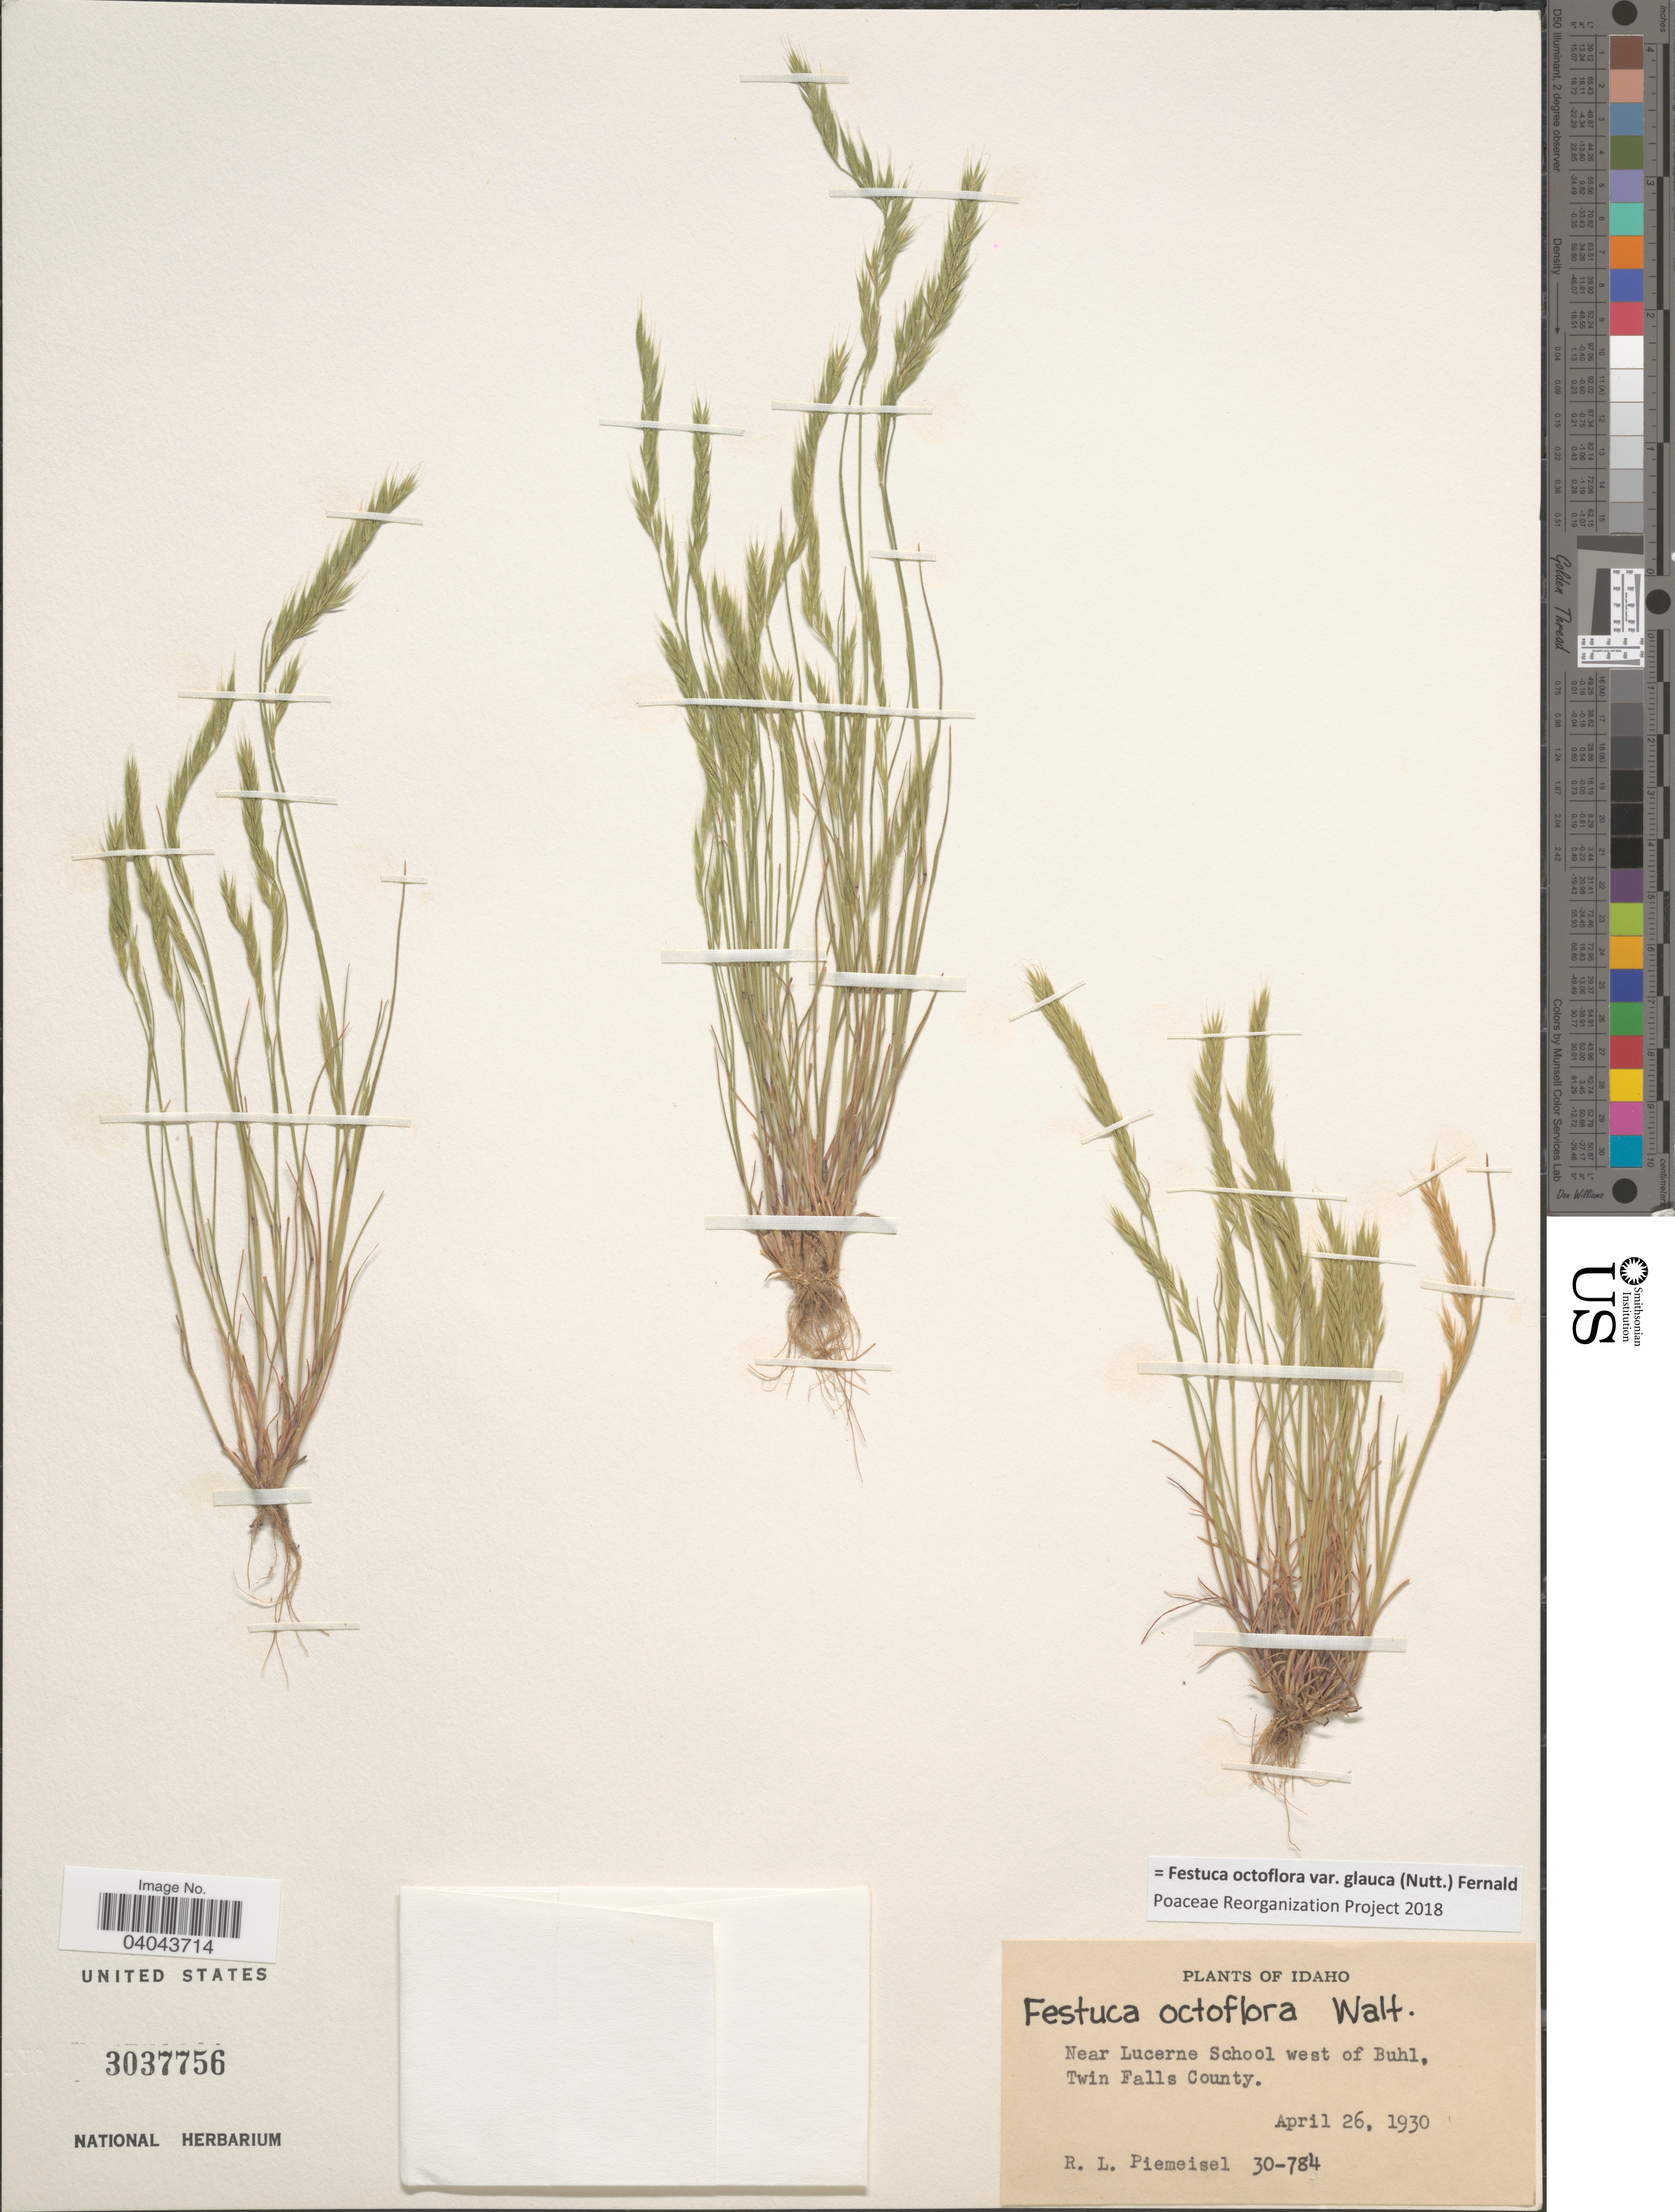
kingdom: Plantae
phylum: Tracheophyta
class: Liliopsida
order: Poales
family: Poaceae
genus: Festuca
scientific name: Festuca octoflora var. glauca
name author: (Nutt.) Fernald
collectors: R. L. Piemeisel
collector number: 30-784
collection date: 1930-04-26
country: United States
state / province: Idaho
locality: Near Lucerne School west of Buhl, Twin Falls County.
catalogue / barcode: US 3037756